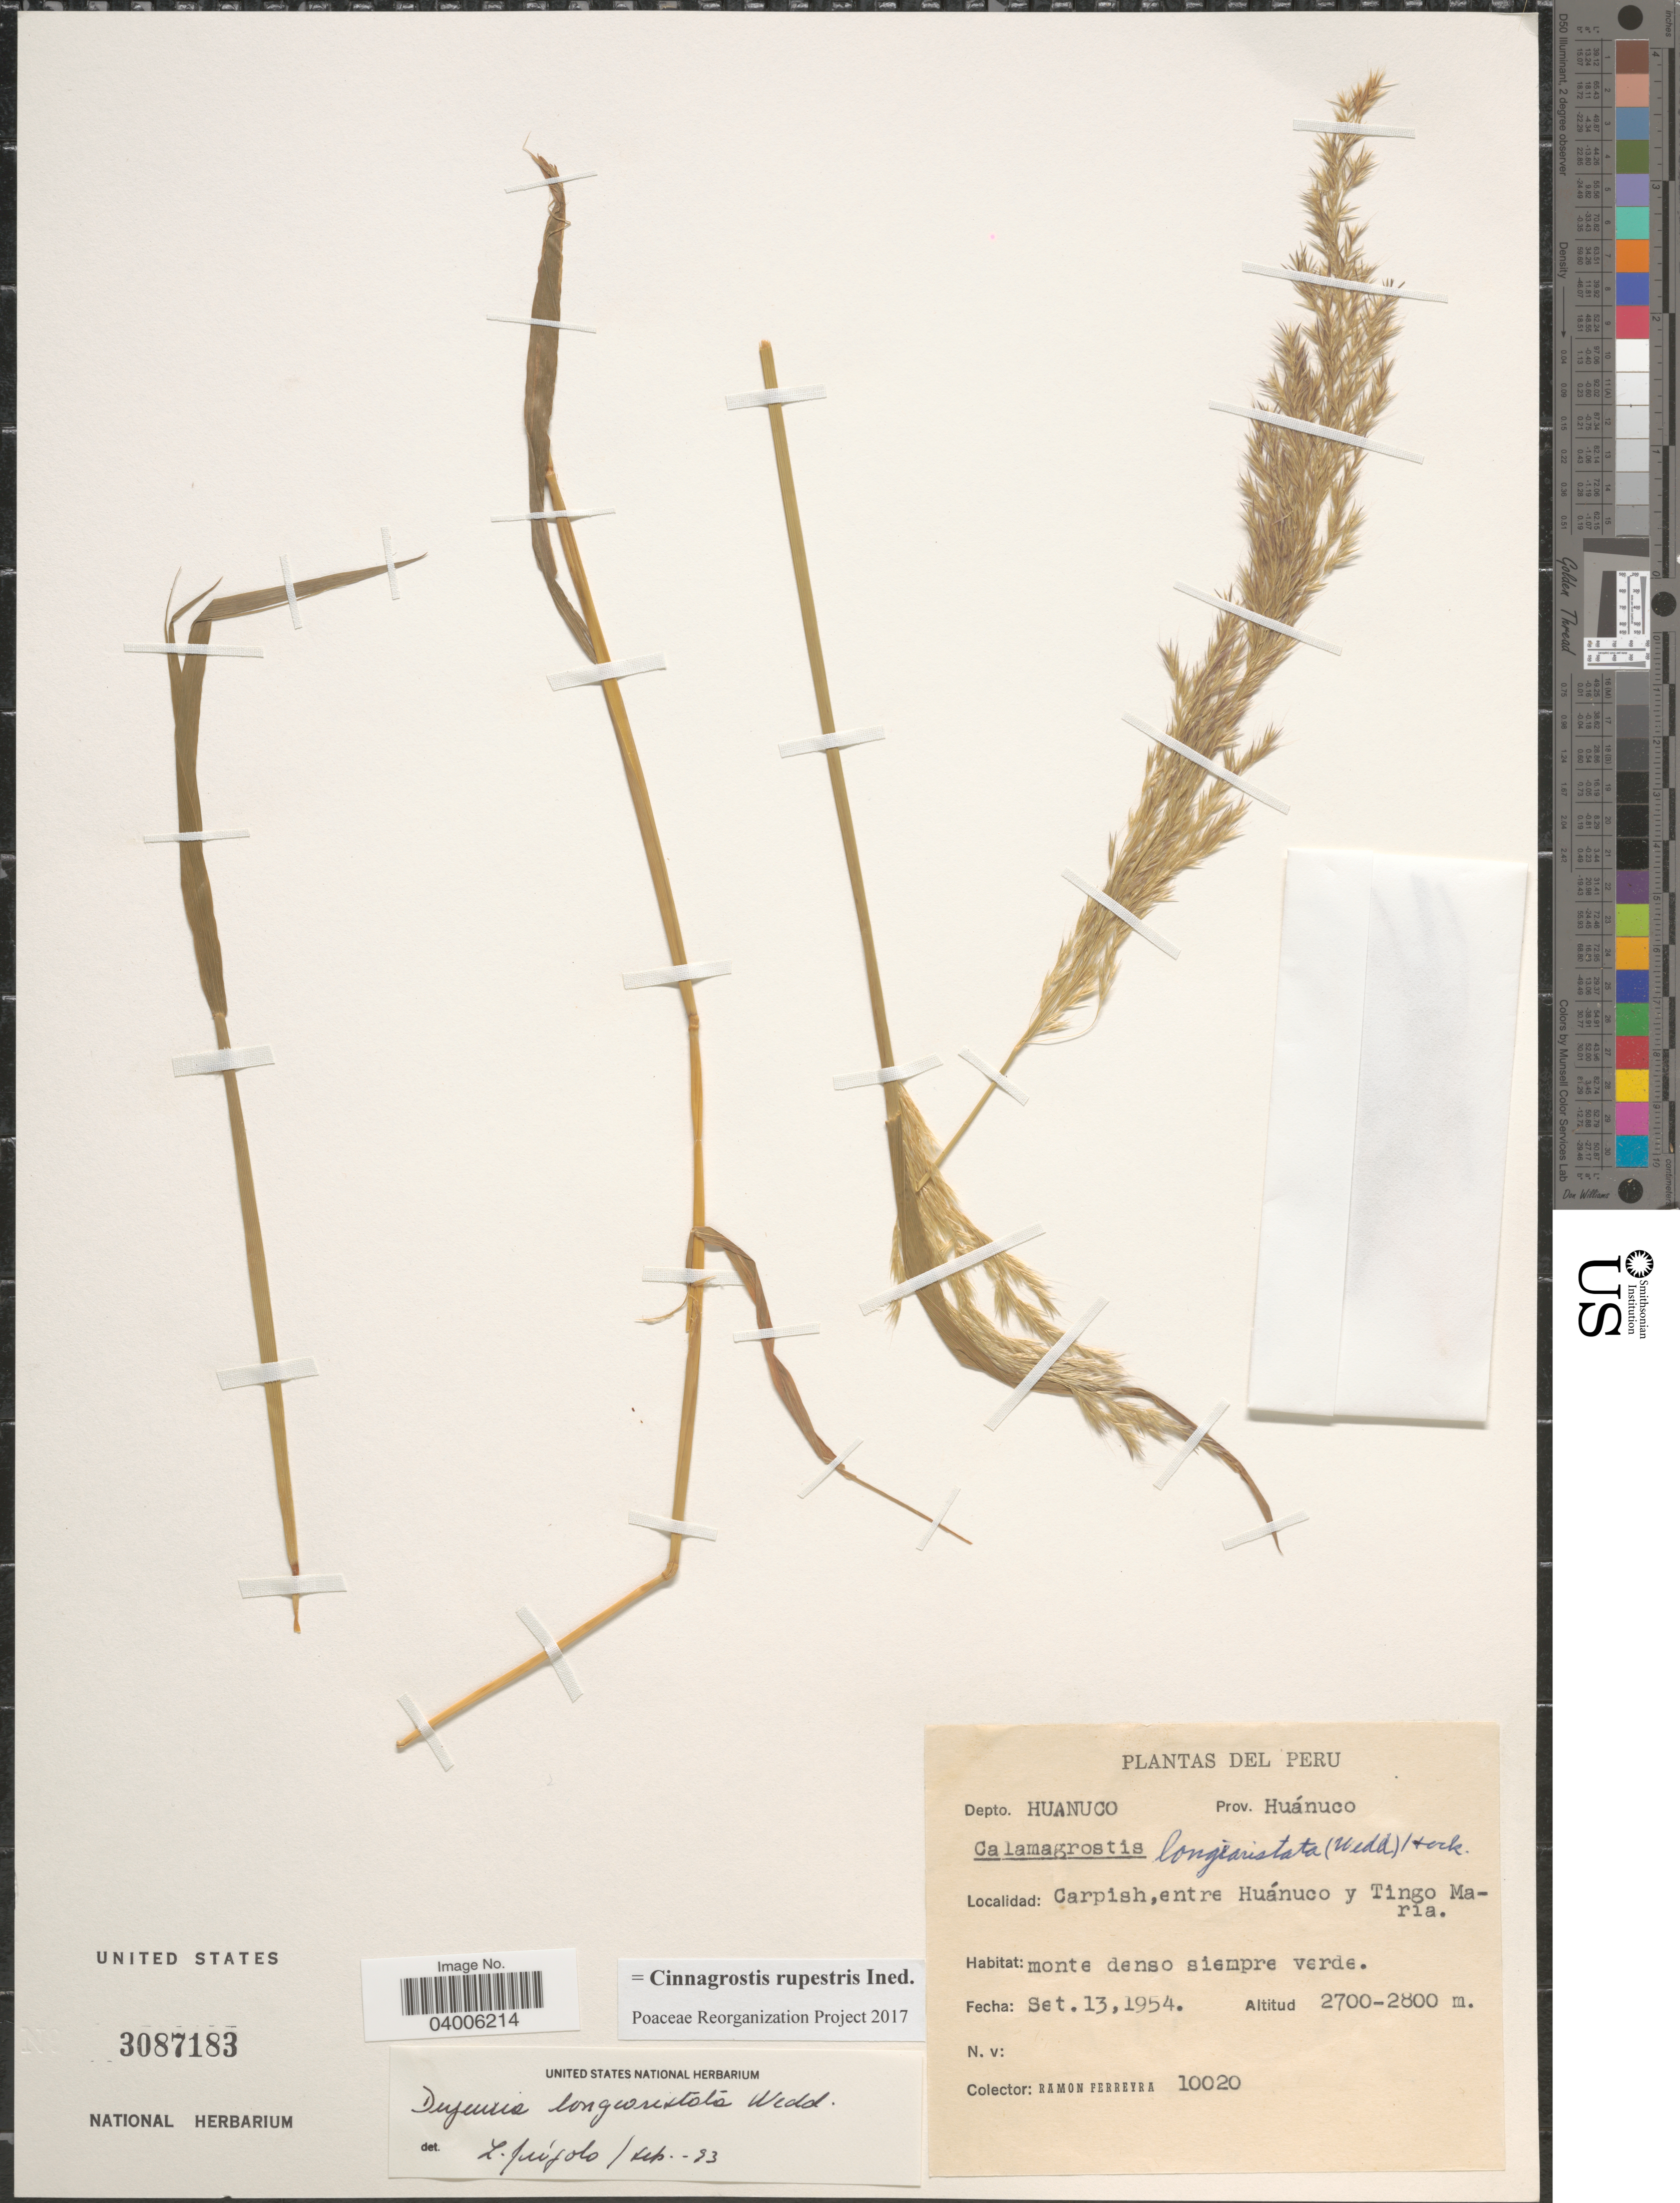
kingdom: Plantae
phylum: Tracheophyta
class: Liliopsida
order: Poales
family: Poaceae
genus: Cinnagrostis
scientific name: Cinnagrostis rupestris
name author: (Trin.) P.M. Peterson et al.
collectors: R. A. Ferreyra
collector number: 10020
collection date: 1954-09-13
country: Peru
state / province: Huánuco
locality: Depto. Huanuco. Prov. Huánuco. Carpish, entre Huánuco y Tingo Maria.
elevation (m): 2700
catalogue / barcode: US 3087183